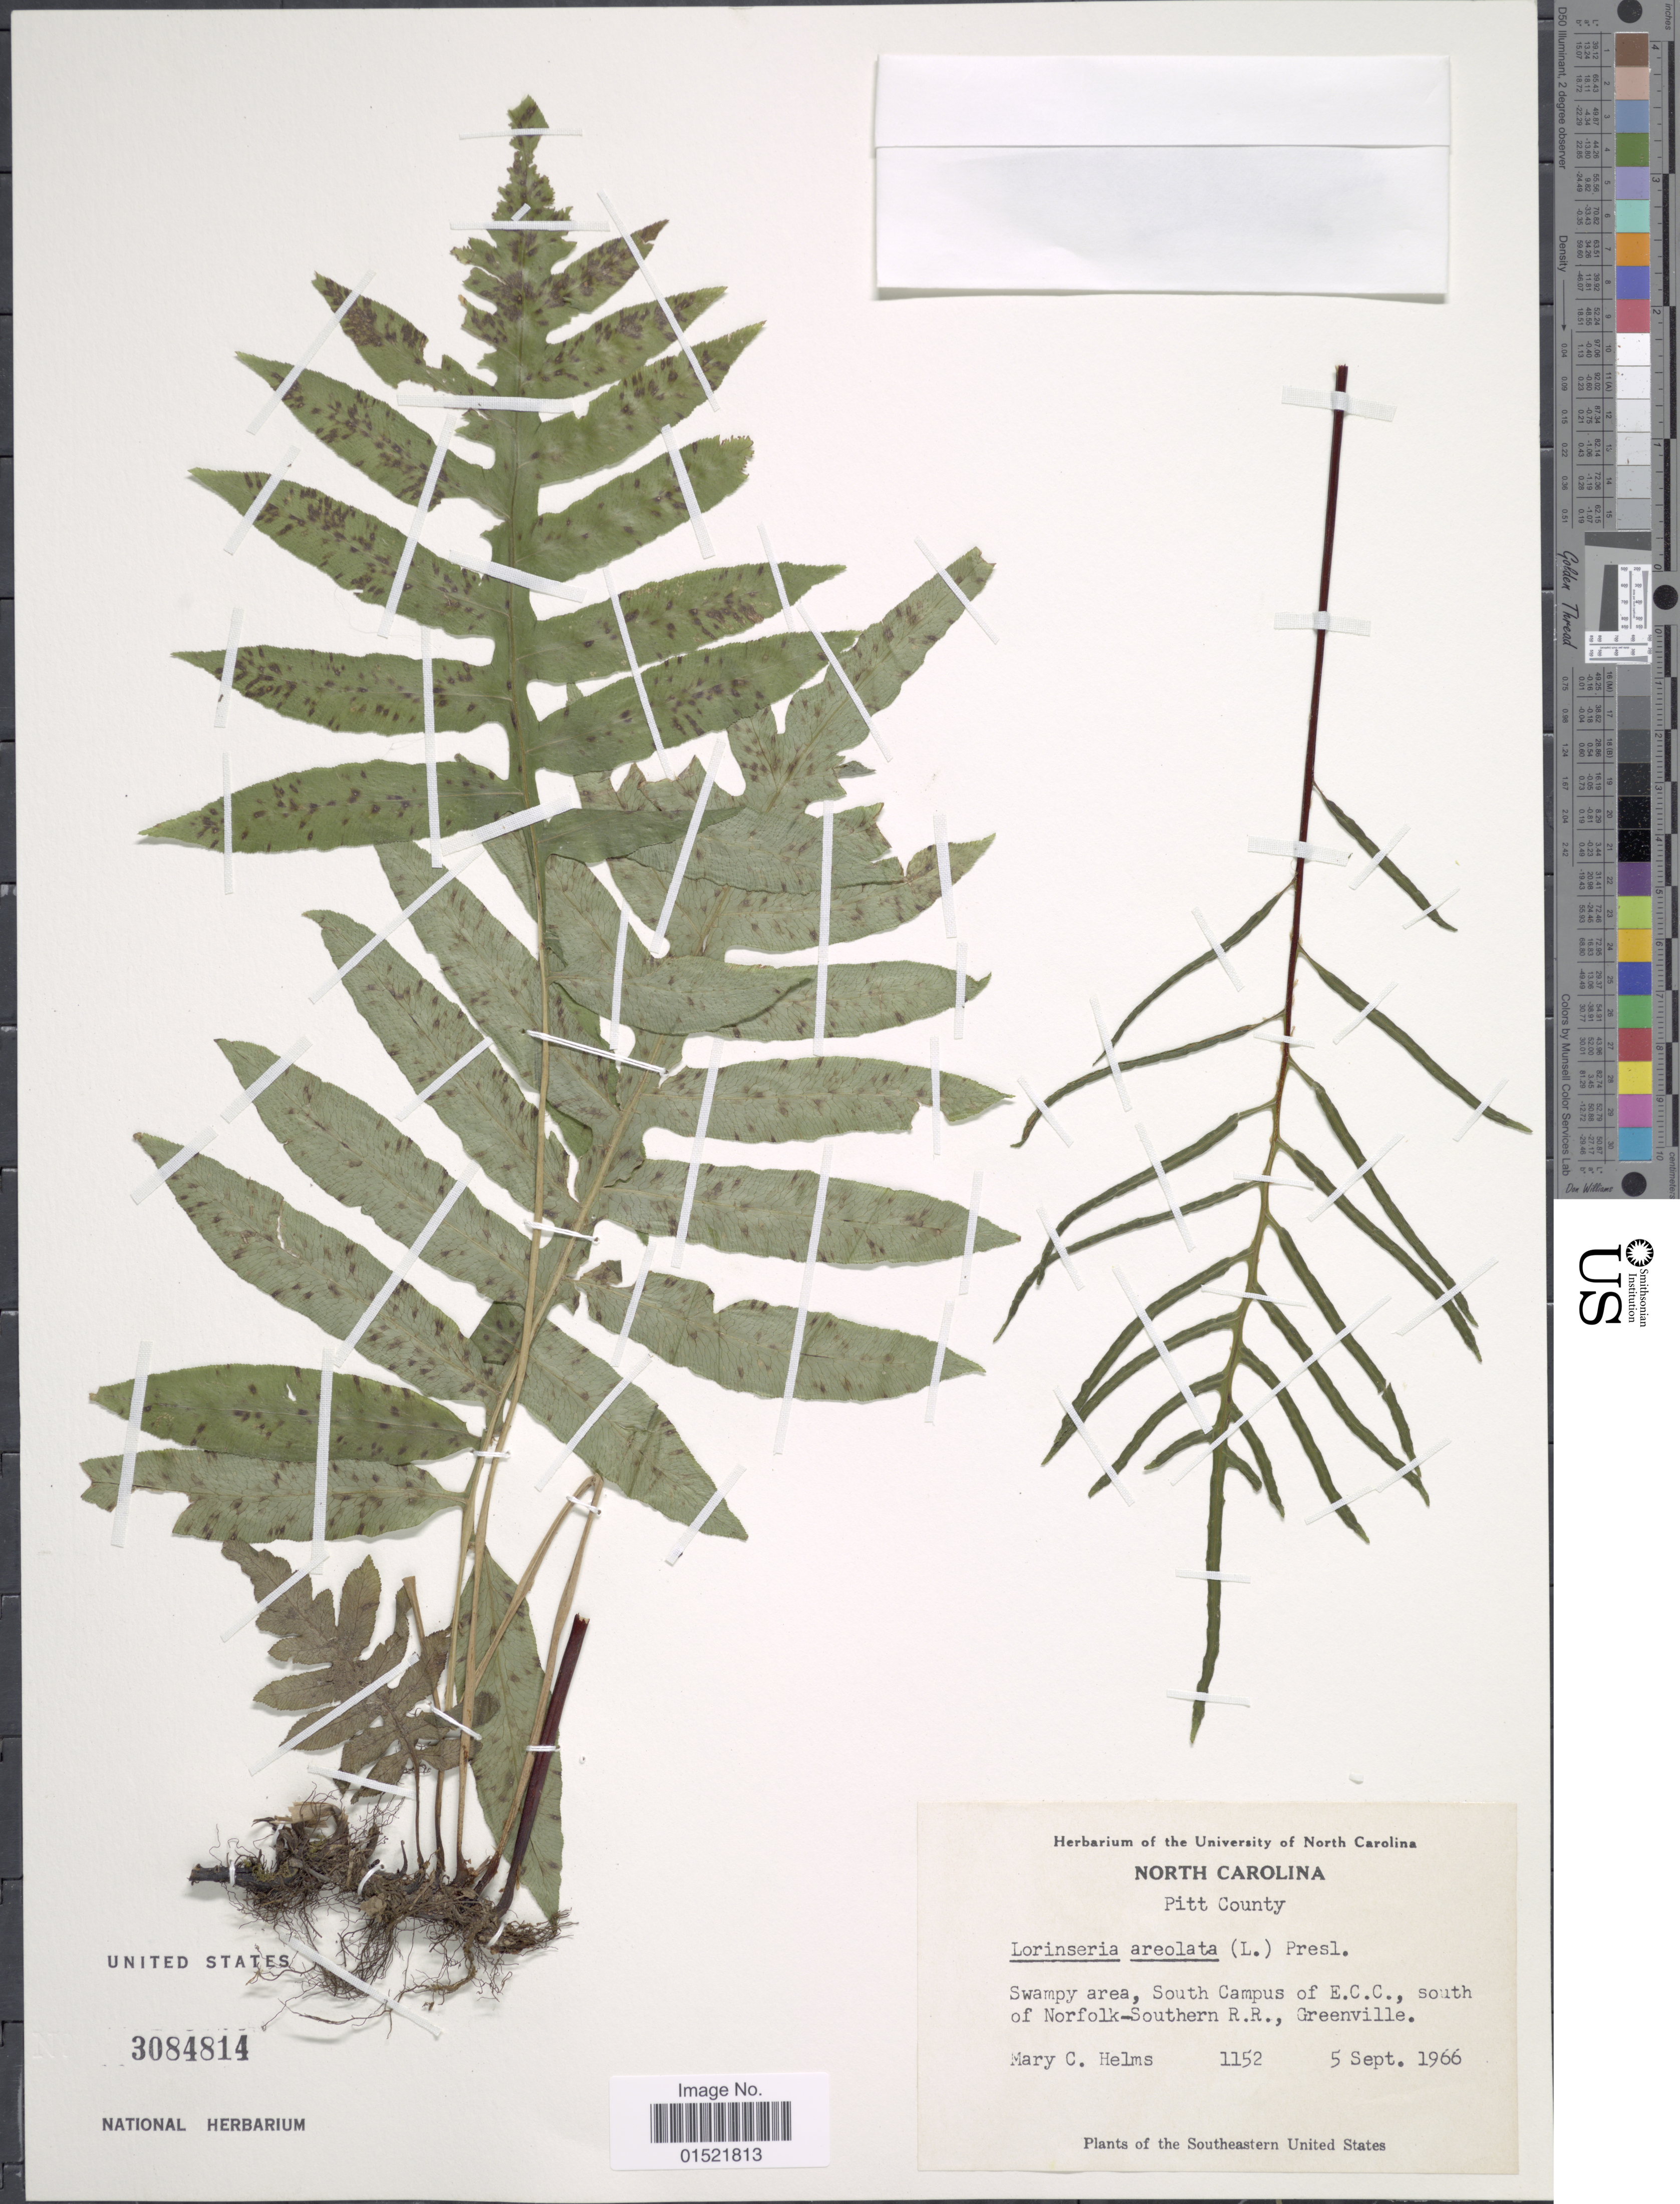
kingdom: Plantae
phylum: Tracheophyta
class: Polypodiopsida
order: Polypodiales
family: Blechnaceae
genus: Woodwardia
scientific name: Woodwardia areolata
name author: (L.) T. Moore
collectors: M. Helms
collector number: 1152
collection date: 1966-09-05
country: United States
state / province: North Carolina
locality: Pitt County, Swampy area, South Campus of E.C.C., south of Norfolk-Southern R.R., Greenville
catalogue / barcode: US 3084814